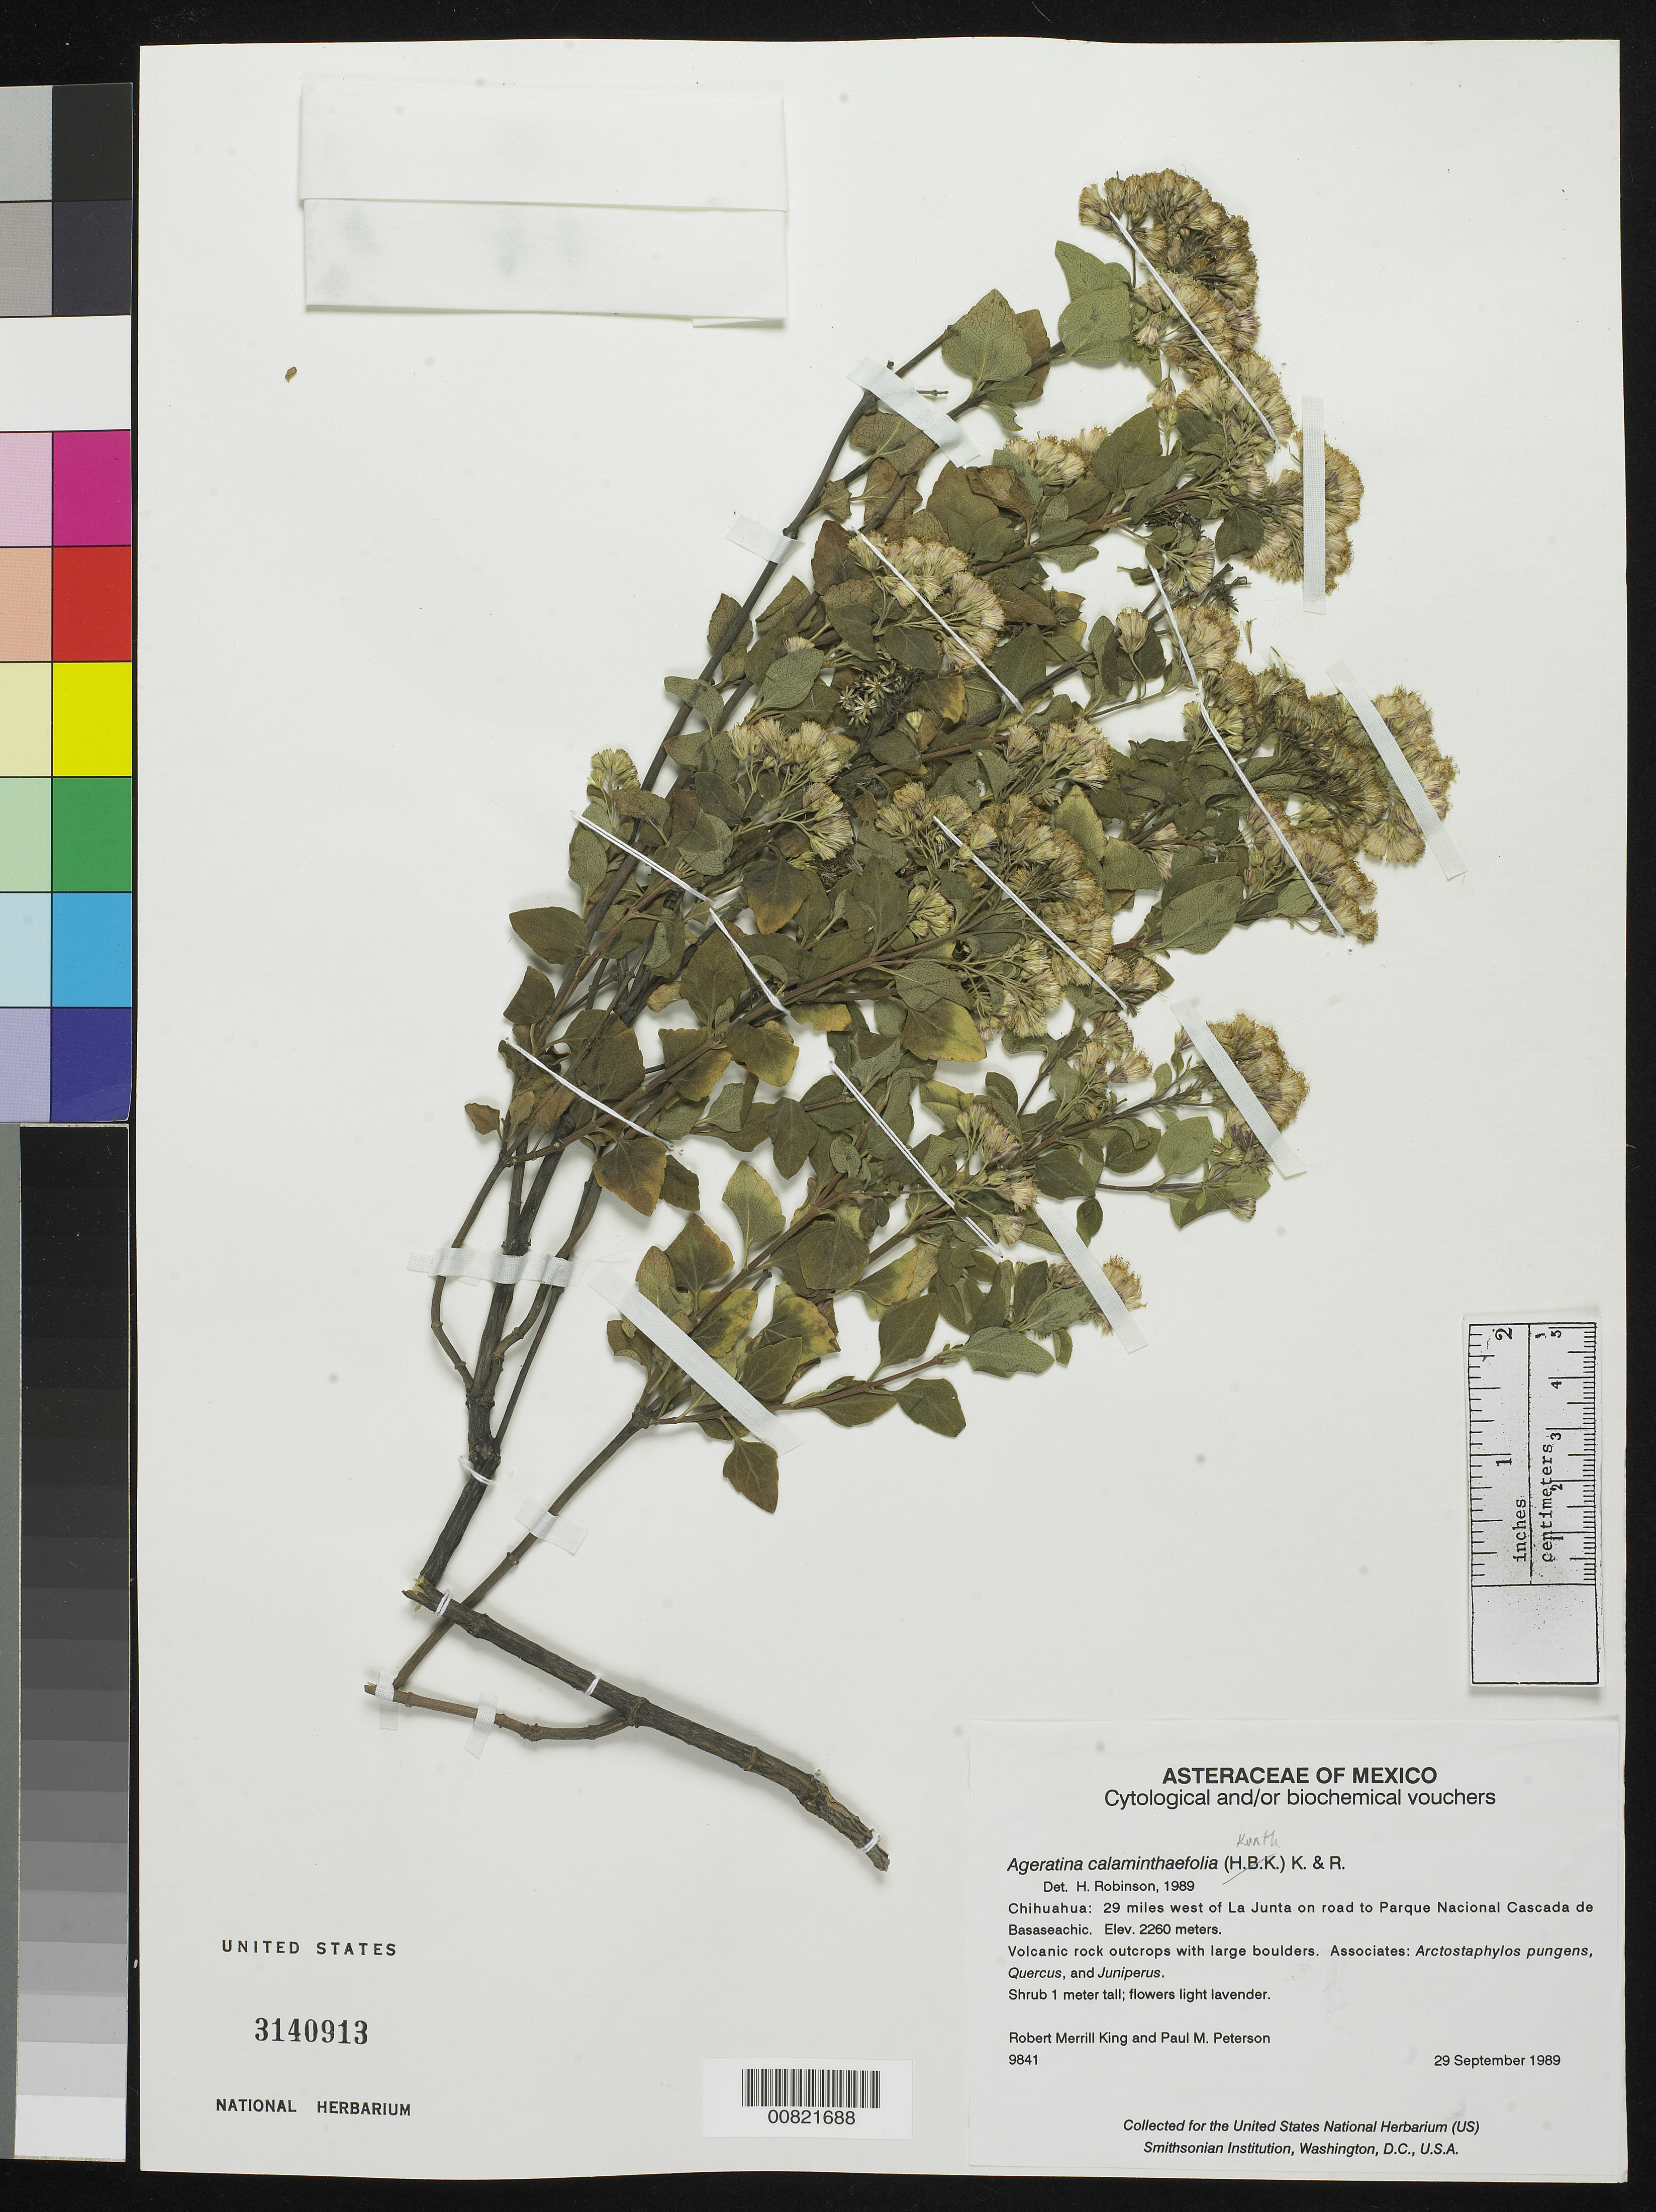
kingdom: Plantae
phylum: Tracheophyta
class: Magnoliopsida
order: Asterales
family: Asteraceae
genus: Ageratina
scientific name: Ageratina calaminthaefolia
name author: (Kunth) R.M. King & H. Rob.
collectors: R. M. King & P. M. Peterson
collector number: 9841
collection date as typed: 29 Sep 1989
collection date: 1989-09-29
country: Mexico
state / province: Chihuahua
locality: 29 miles west of La Junta on road to Parque Nacional Cascada de Basaseachic, Chihuahua.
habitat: Volcanic rock outcrops with large boulders. Associates: Arctostaphylos pungens, Quercus, and Juniperus.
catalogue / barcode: US 3140913